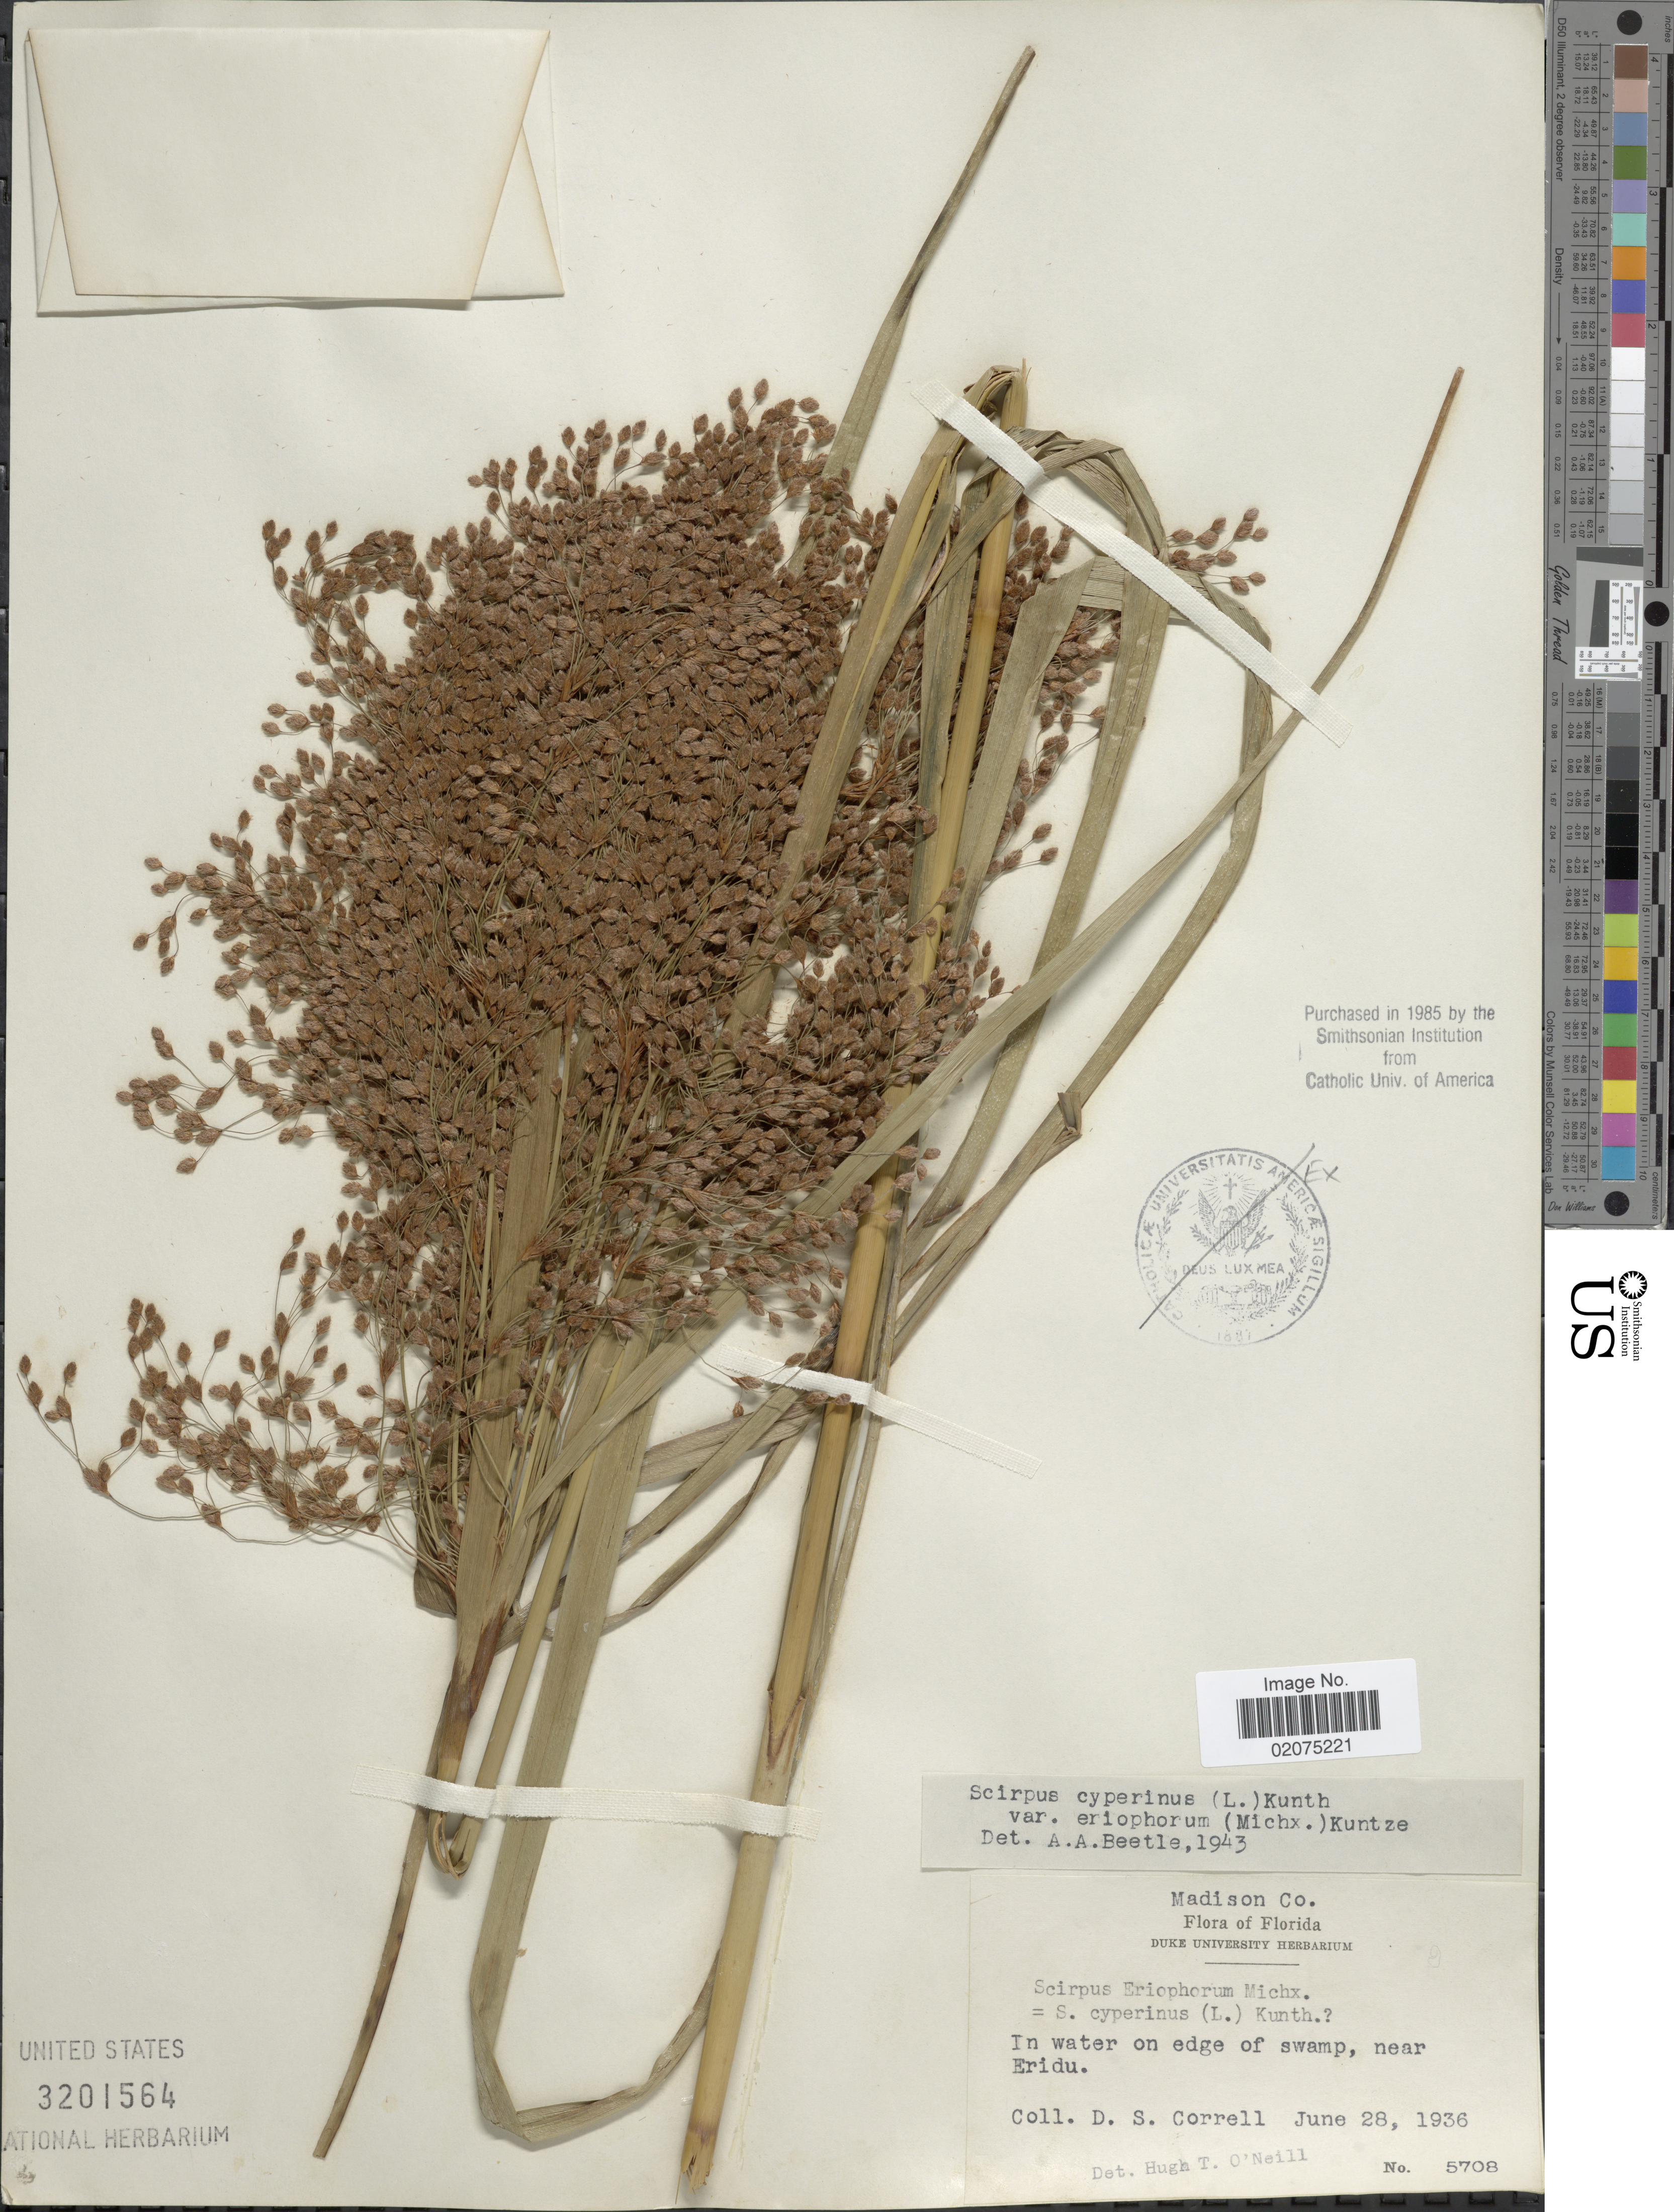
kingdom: Plantae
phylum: Tracheophyta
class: Liliopsida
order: Poales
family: Cyperaceae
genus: Scirpus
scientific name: Scirpus cyperinus var. eriophorum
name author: (Michx.) Kuntze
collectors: D. S. Correll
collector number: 5708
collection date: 1936-06-28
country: United States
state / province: Florida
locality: Madison Co, near Eridu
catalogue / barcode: US 3201564